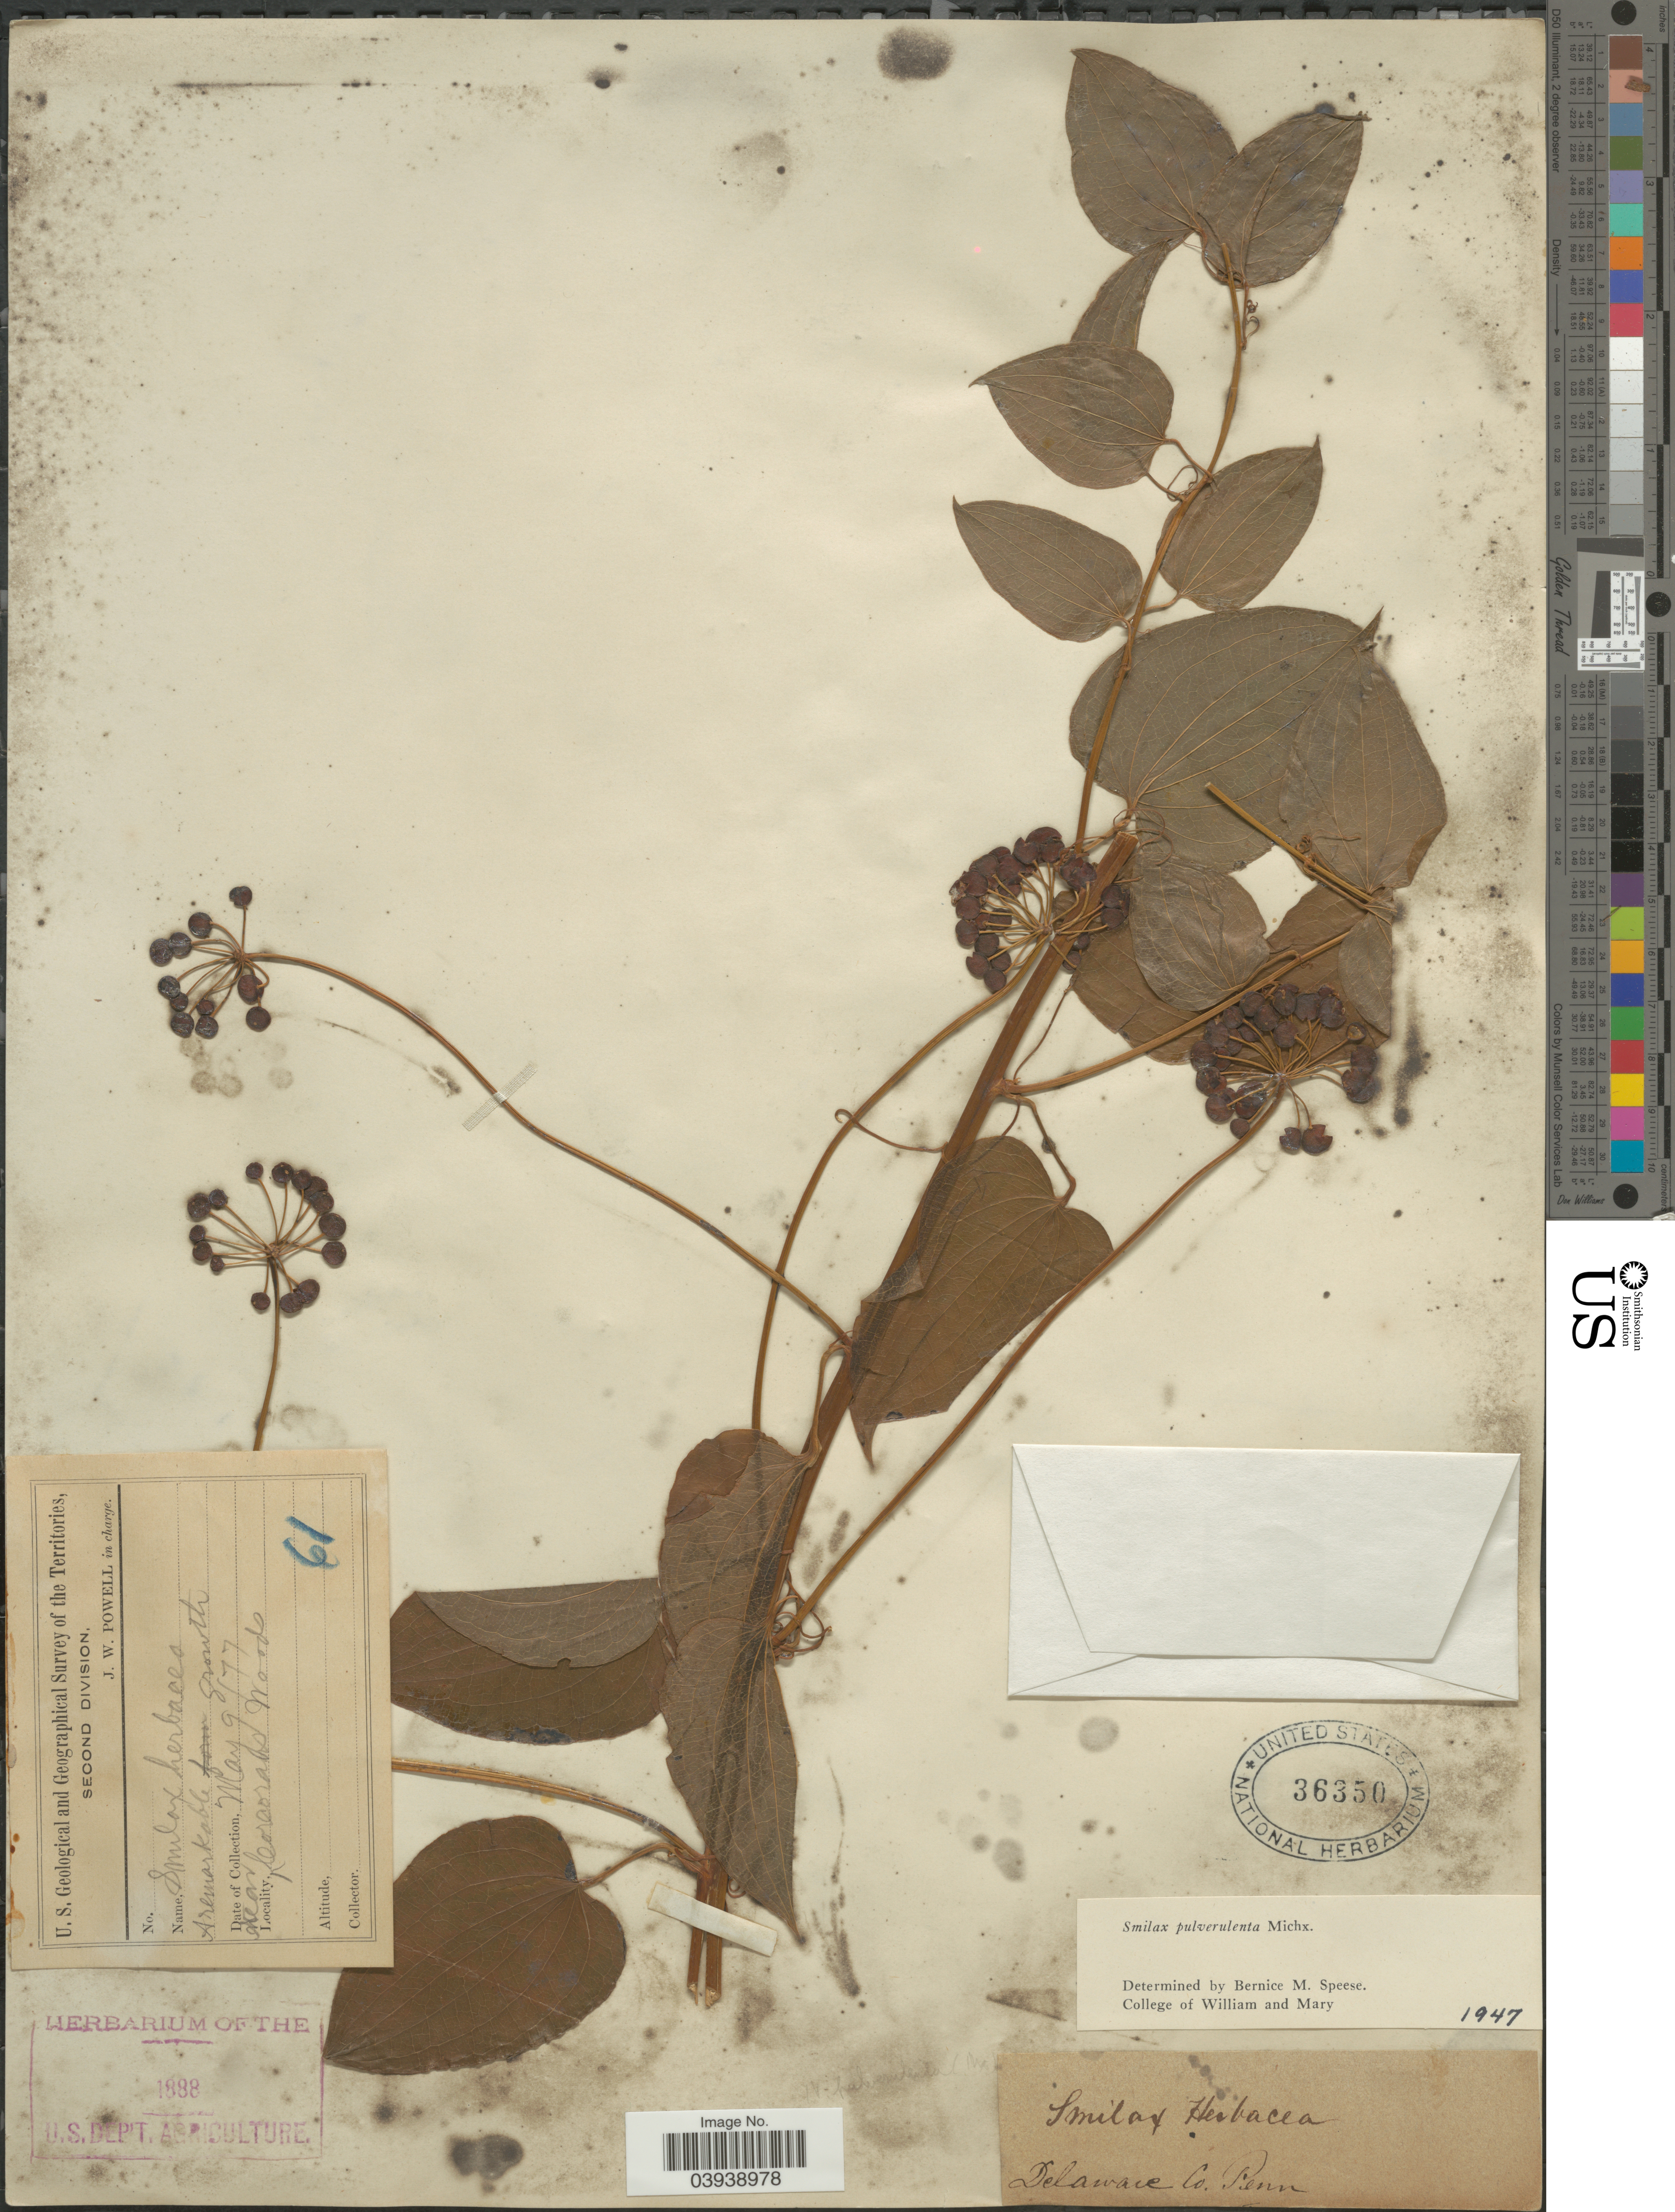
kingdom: Plantae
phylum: Tracheophyta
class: Liliopsida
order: Liliales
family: Smilacaceae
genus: Smilax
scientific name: Smilax pulverulenta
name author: Michx.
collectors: J. W. Powell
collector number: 61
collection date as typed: Transcribed d/m/y: 9/5/77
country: United States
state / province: Pennsylvania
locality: Delaware Co. Near Corcorans Woods.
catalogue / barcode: US 36350